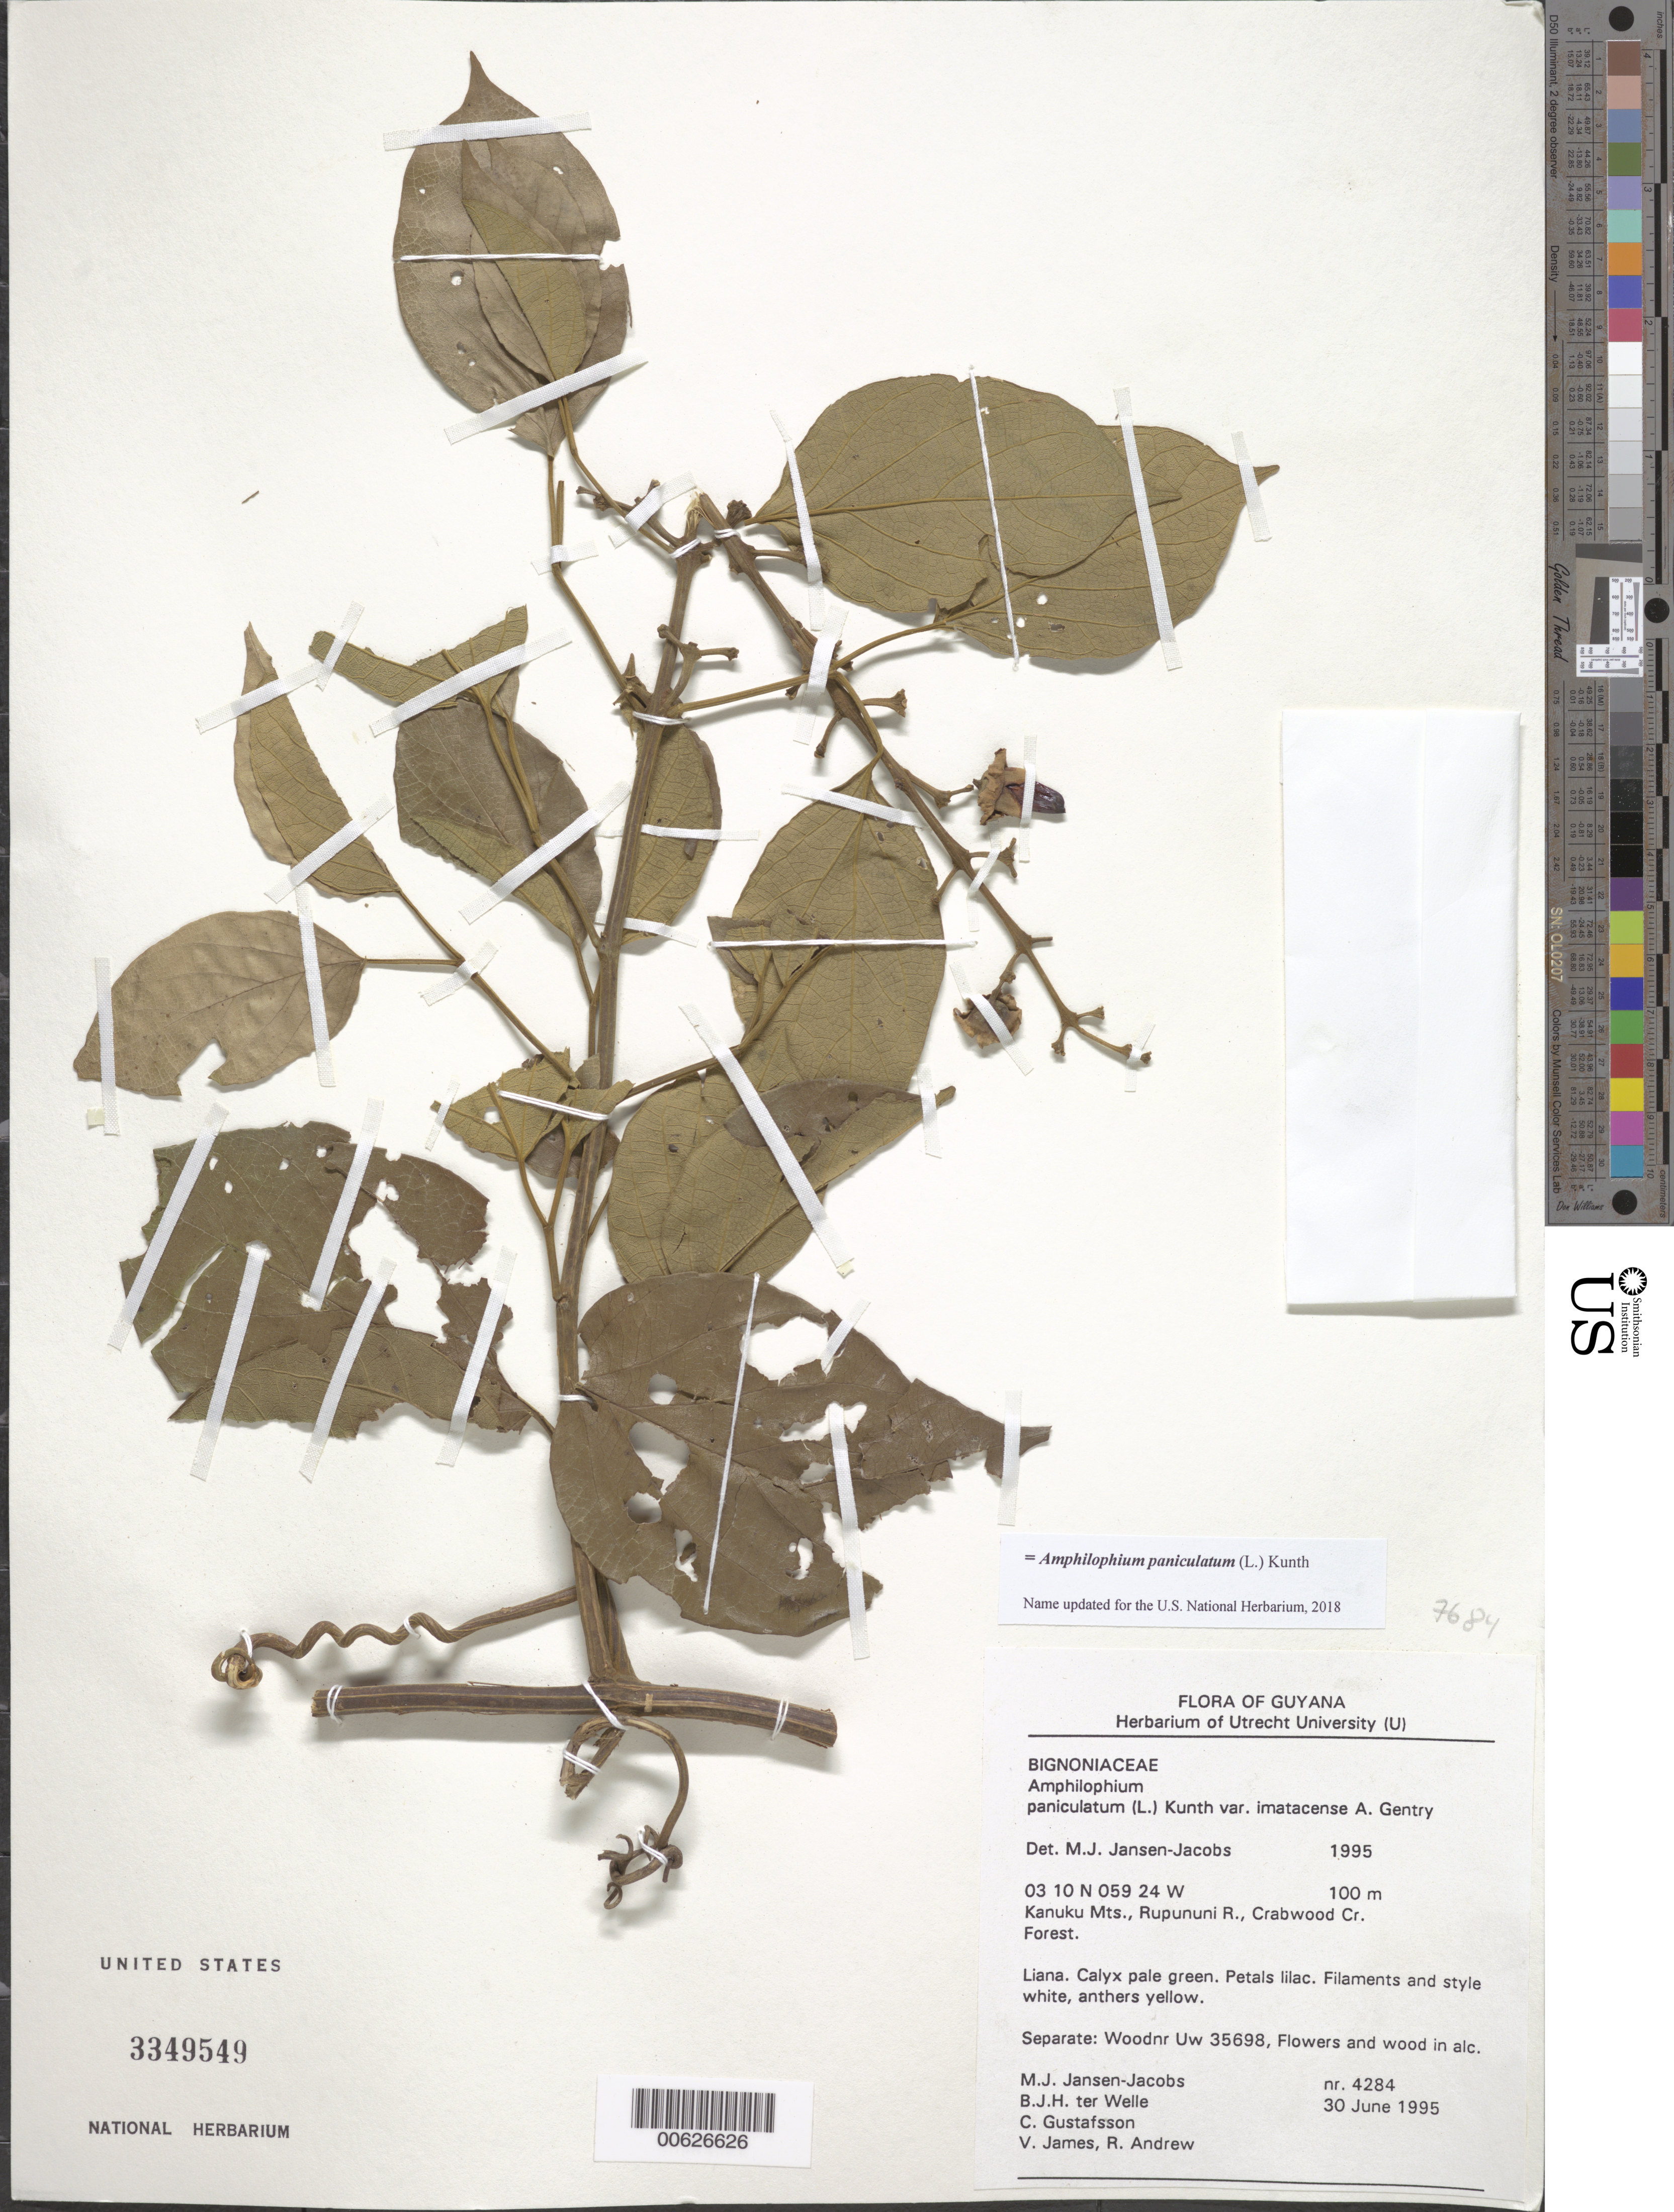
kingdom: Plantae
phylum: Tracheophyta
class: Magnoliopsida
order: Lamiales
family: Bignoniaceae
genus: Amphilophium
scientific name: Amphilophium paniculatum var. imatacense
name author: A.H. Gentry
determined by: Jansen-Jacobs, M. J., (U), Nationaal Herbarium Nederland, Utrecht University branch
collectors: M. J. Jansen-Jacobs, B. Welle, C. G. Gustafsson, V. James & R. Andrew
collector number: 4284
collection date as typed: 30-Jun-95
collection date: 1995-06-30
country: Guyana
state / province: U. Takutu-U. Essequibo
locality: Crabwood Creek, Rupununi River, Kanuku Mts.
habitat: Forest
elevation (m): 100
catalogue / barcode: US 3349549